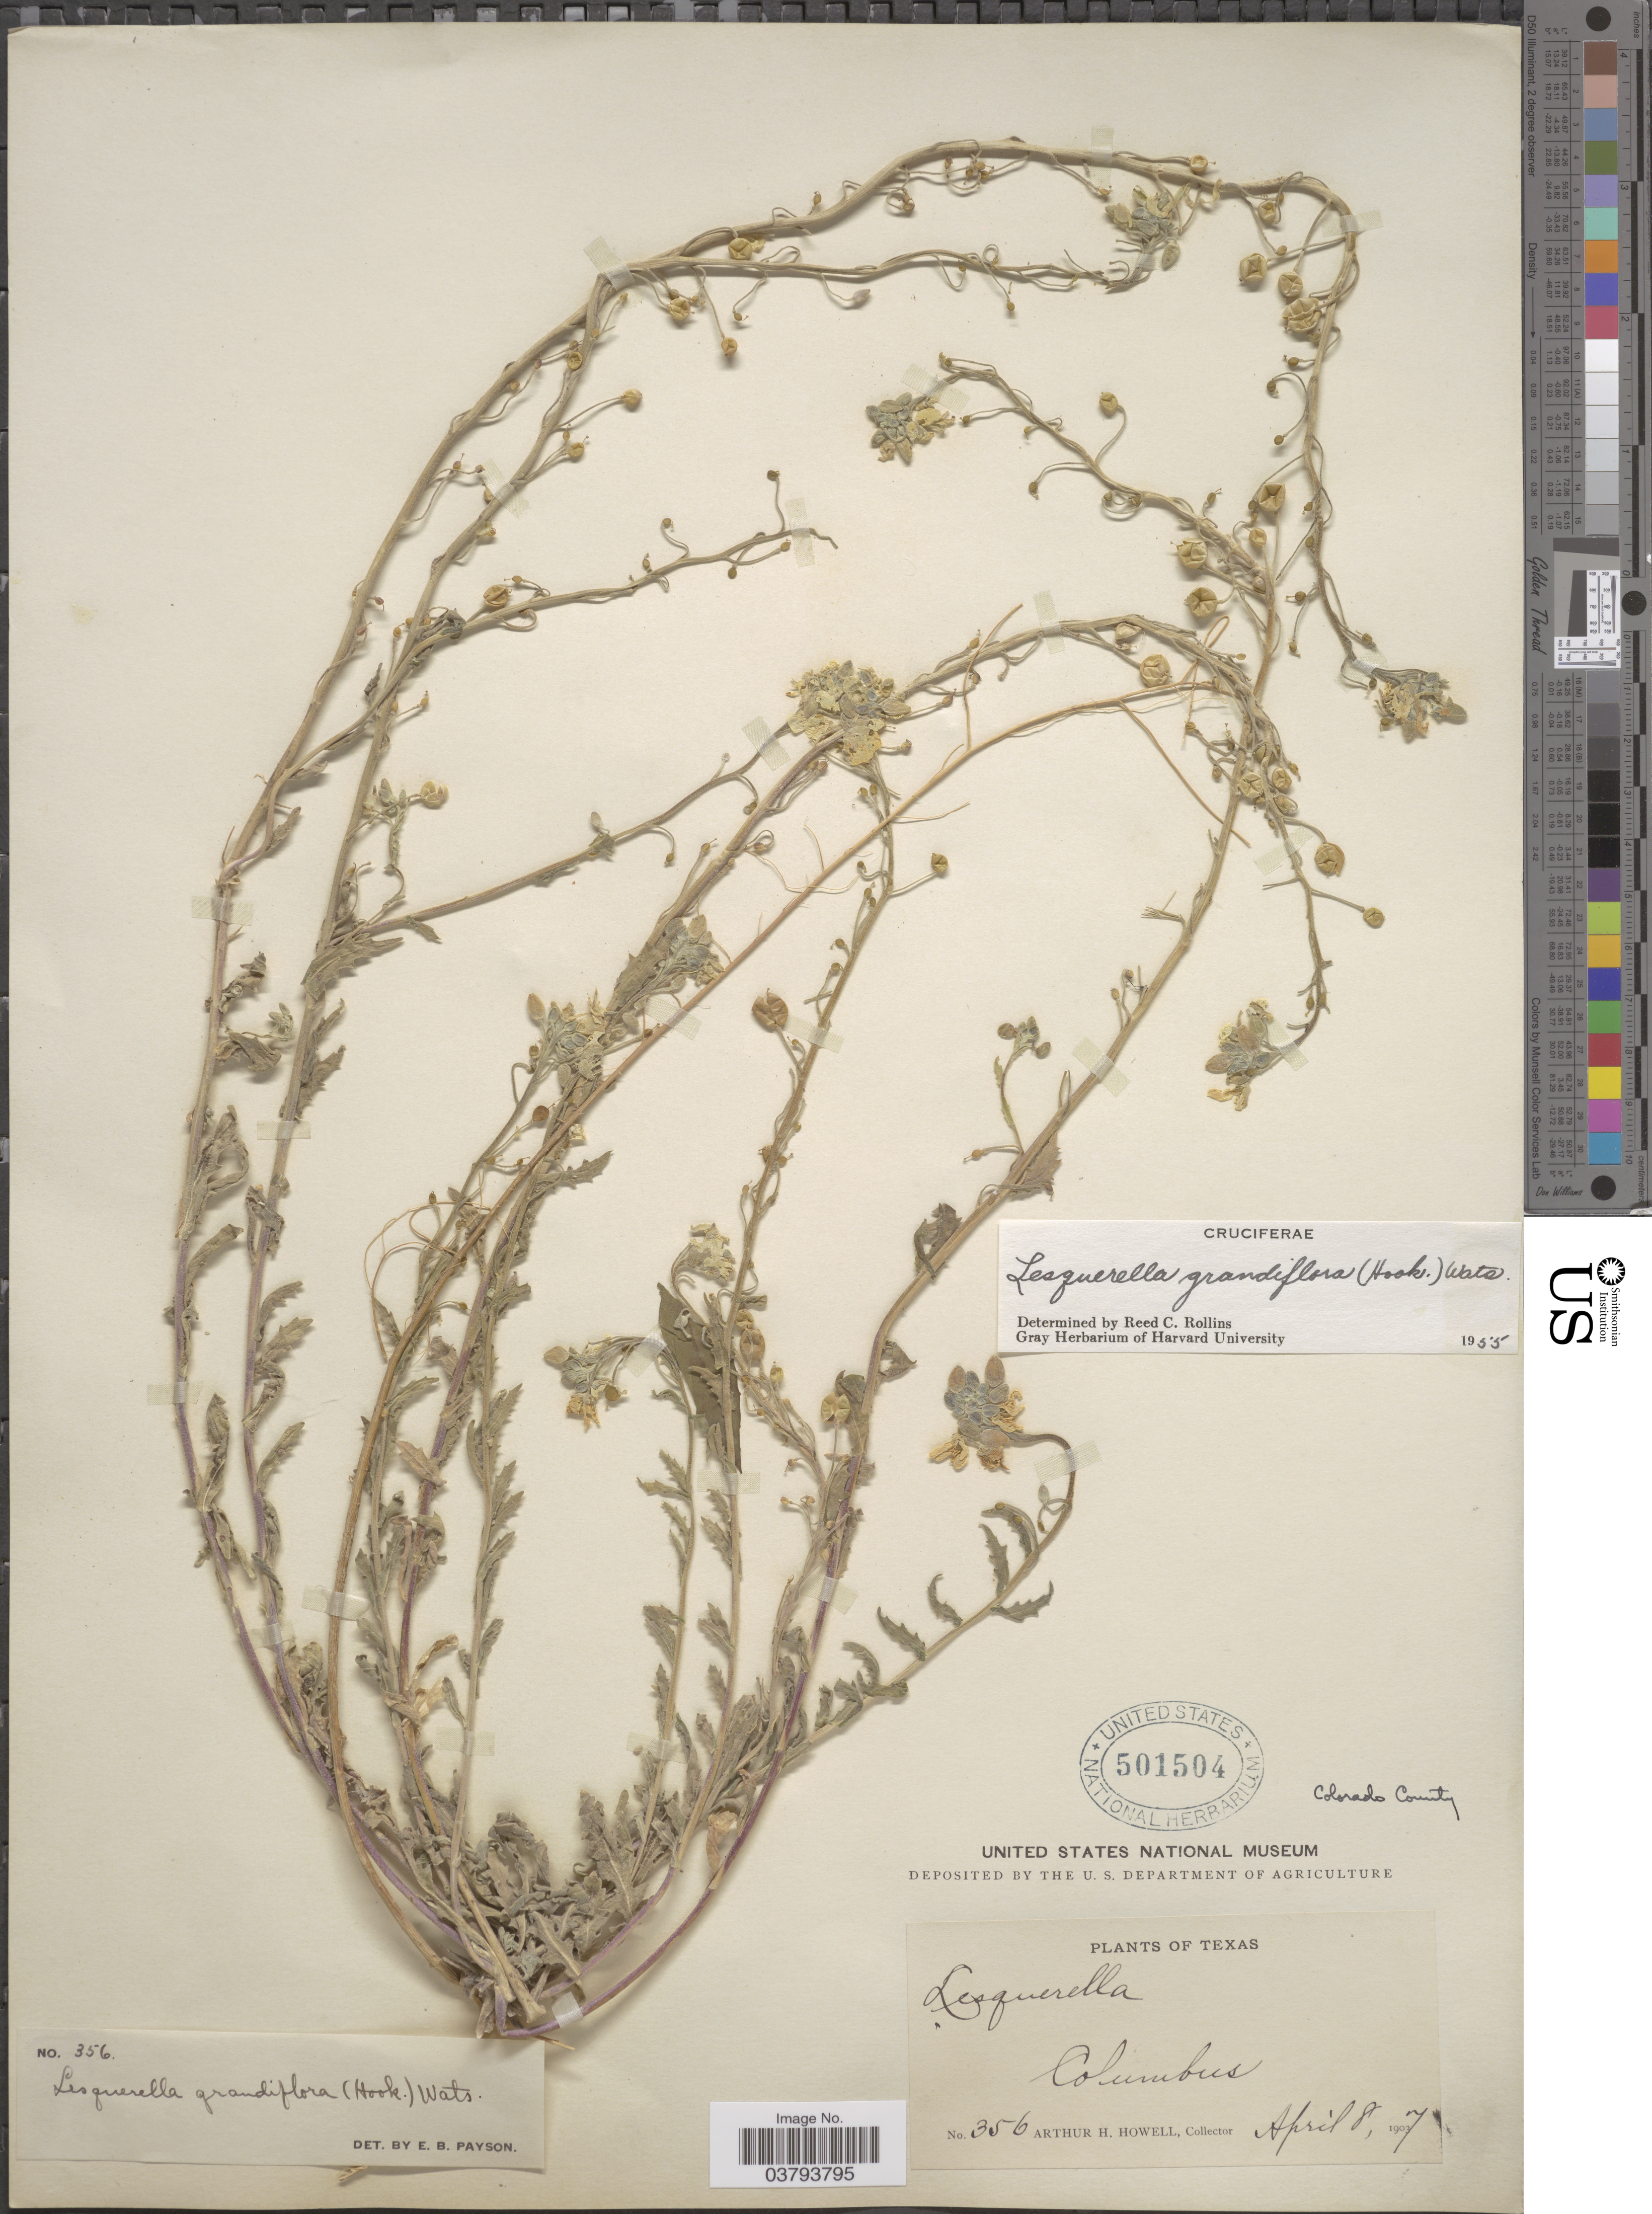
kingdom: Plantae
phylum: Tracheophyta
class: Magnoliopsida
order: Brassicales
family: Brassicaceae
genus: Lesquerella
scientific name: Lesquerella grandiflora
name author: S. Watson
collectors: A. H. Howell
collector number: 356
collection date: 1907-04-08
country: United States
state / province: Texas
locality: Colombus. Colorado County.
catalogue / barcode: US 501504